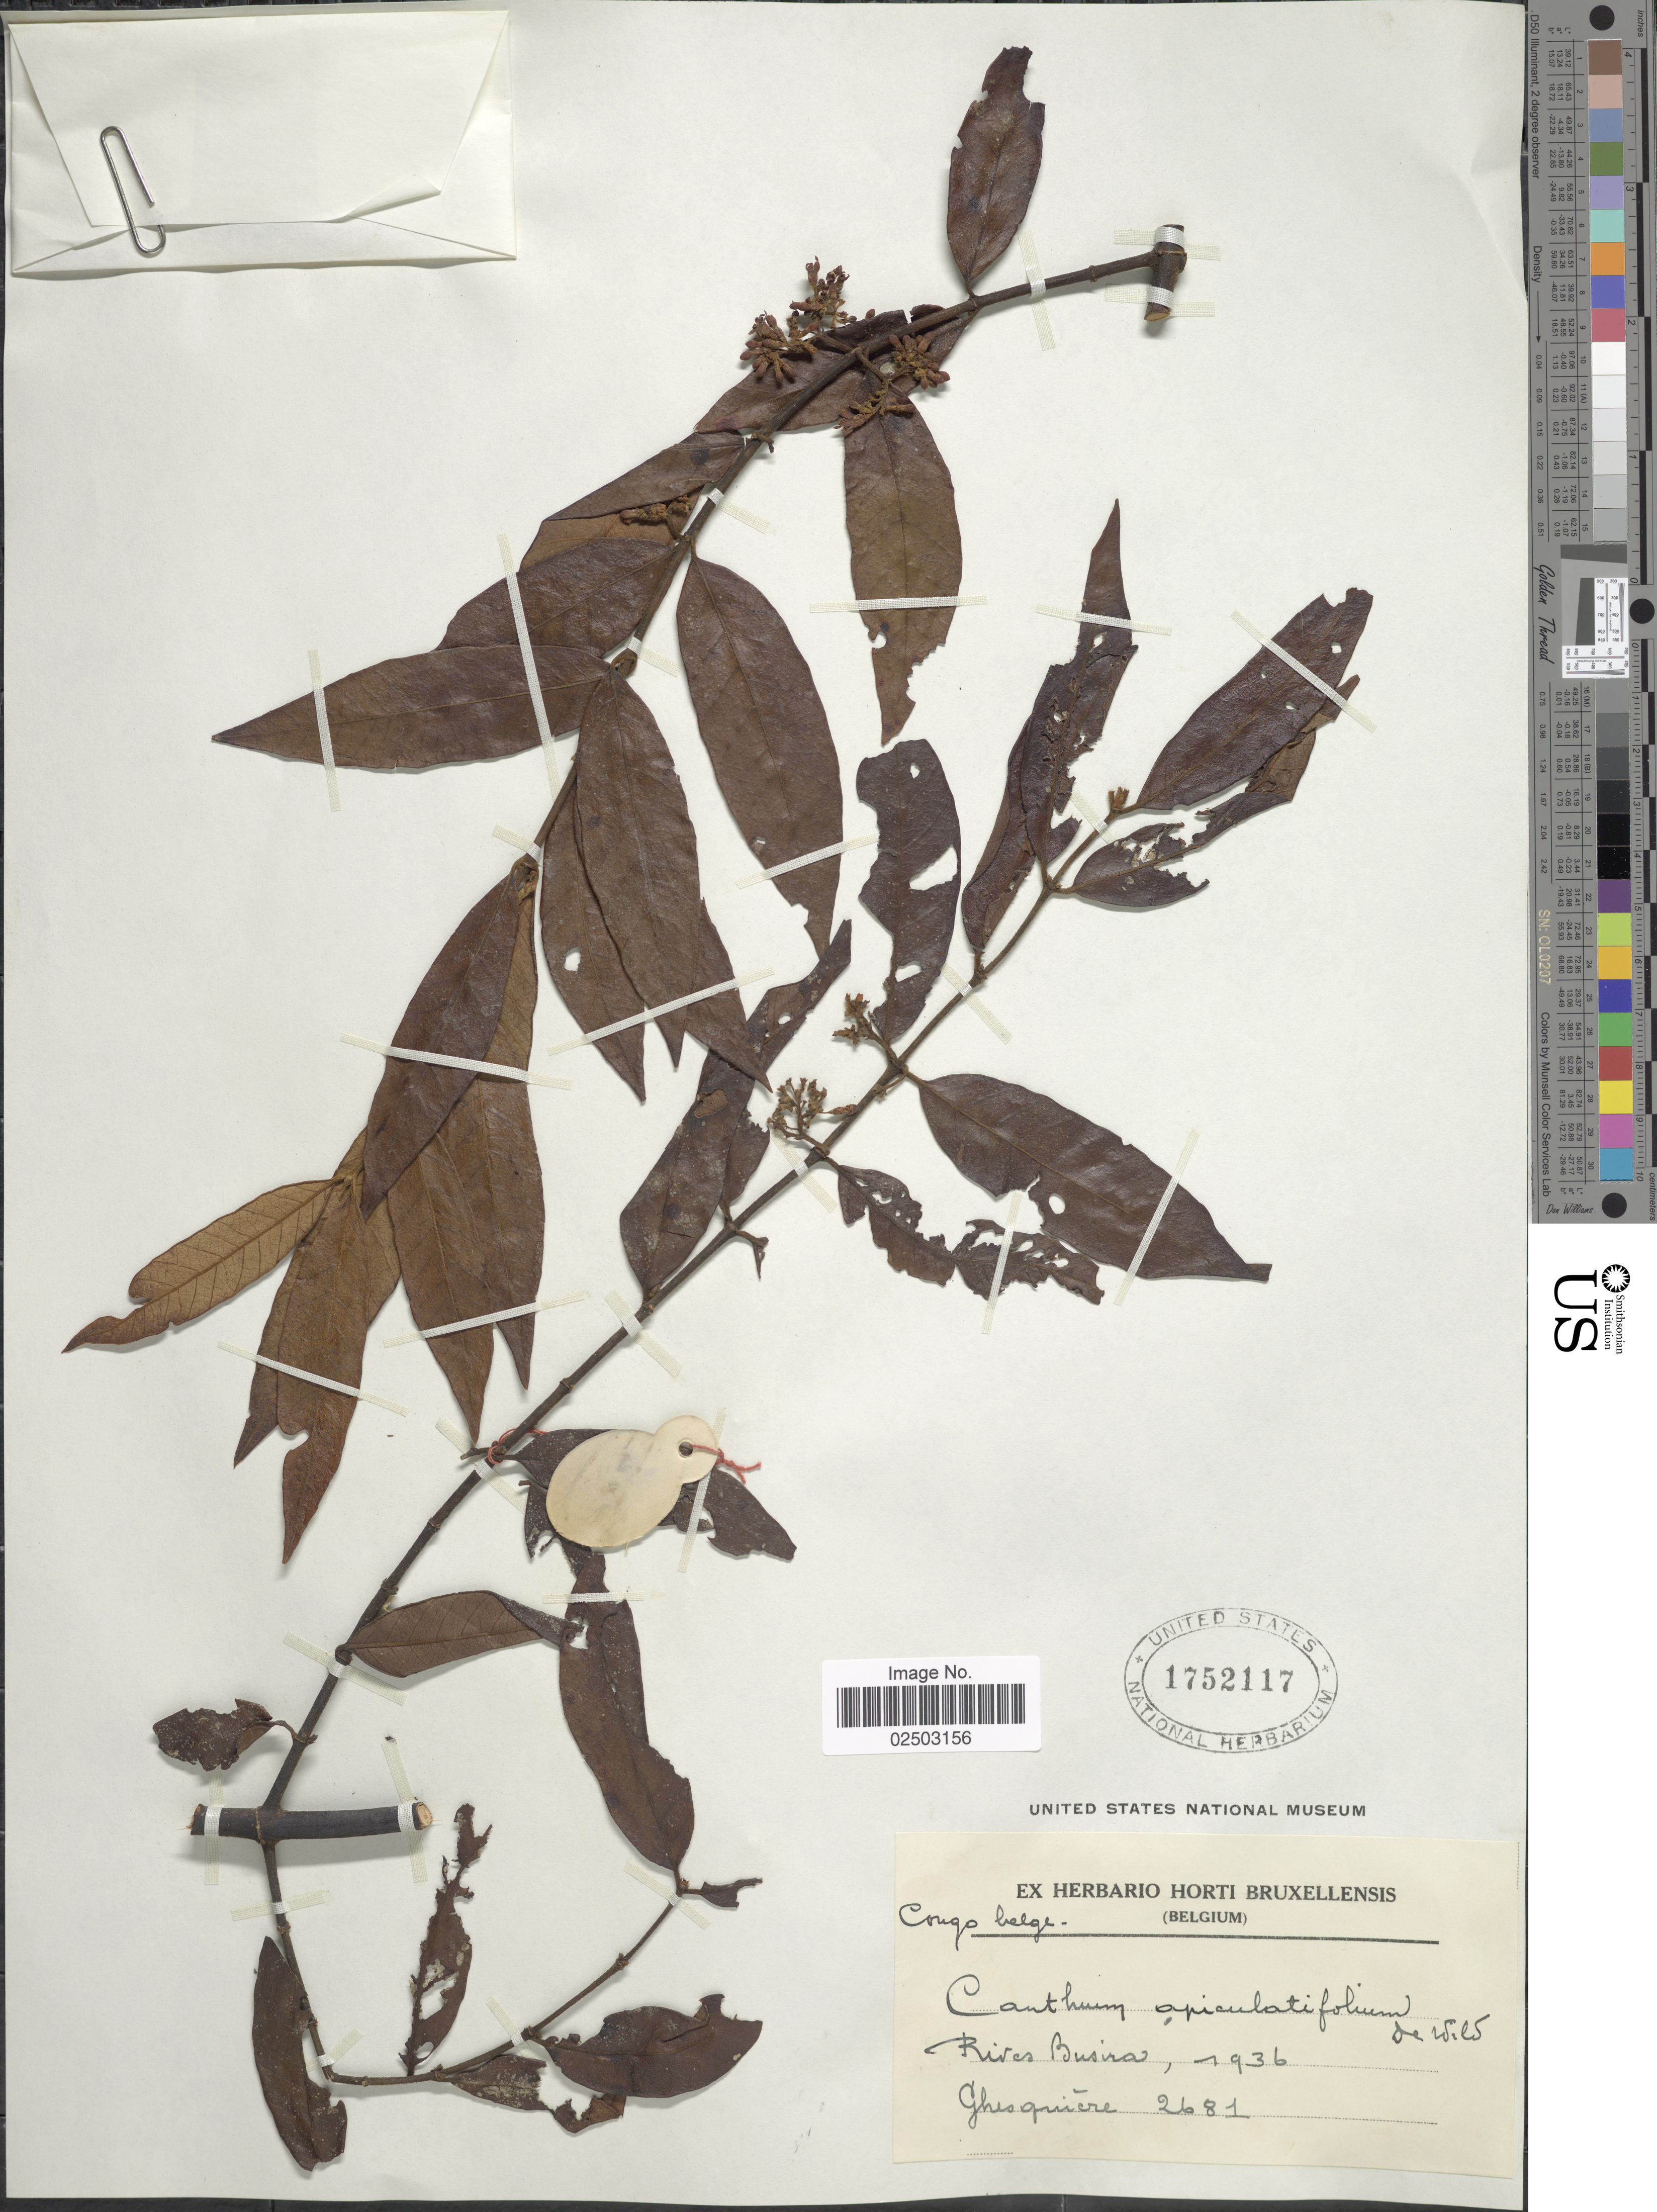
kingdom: Plantae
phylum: Tracheophyta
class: Magnoliopsida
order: Gentianales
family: Rubiaceae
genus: Canthium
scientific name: Canthium apiculatifolium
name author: (De Wild.) Robyns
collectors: Ghesquière.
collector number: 2681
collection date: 1936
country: Congo, Democratic Republic of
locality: Congo Belge, River Busira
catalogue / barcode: US 1752117